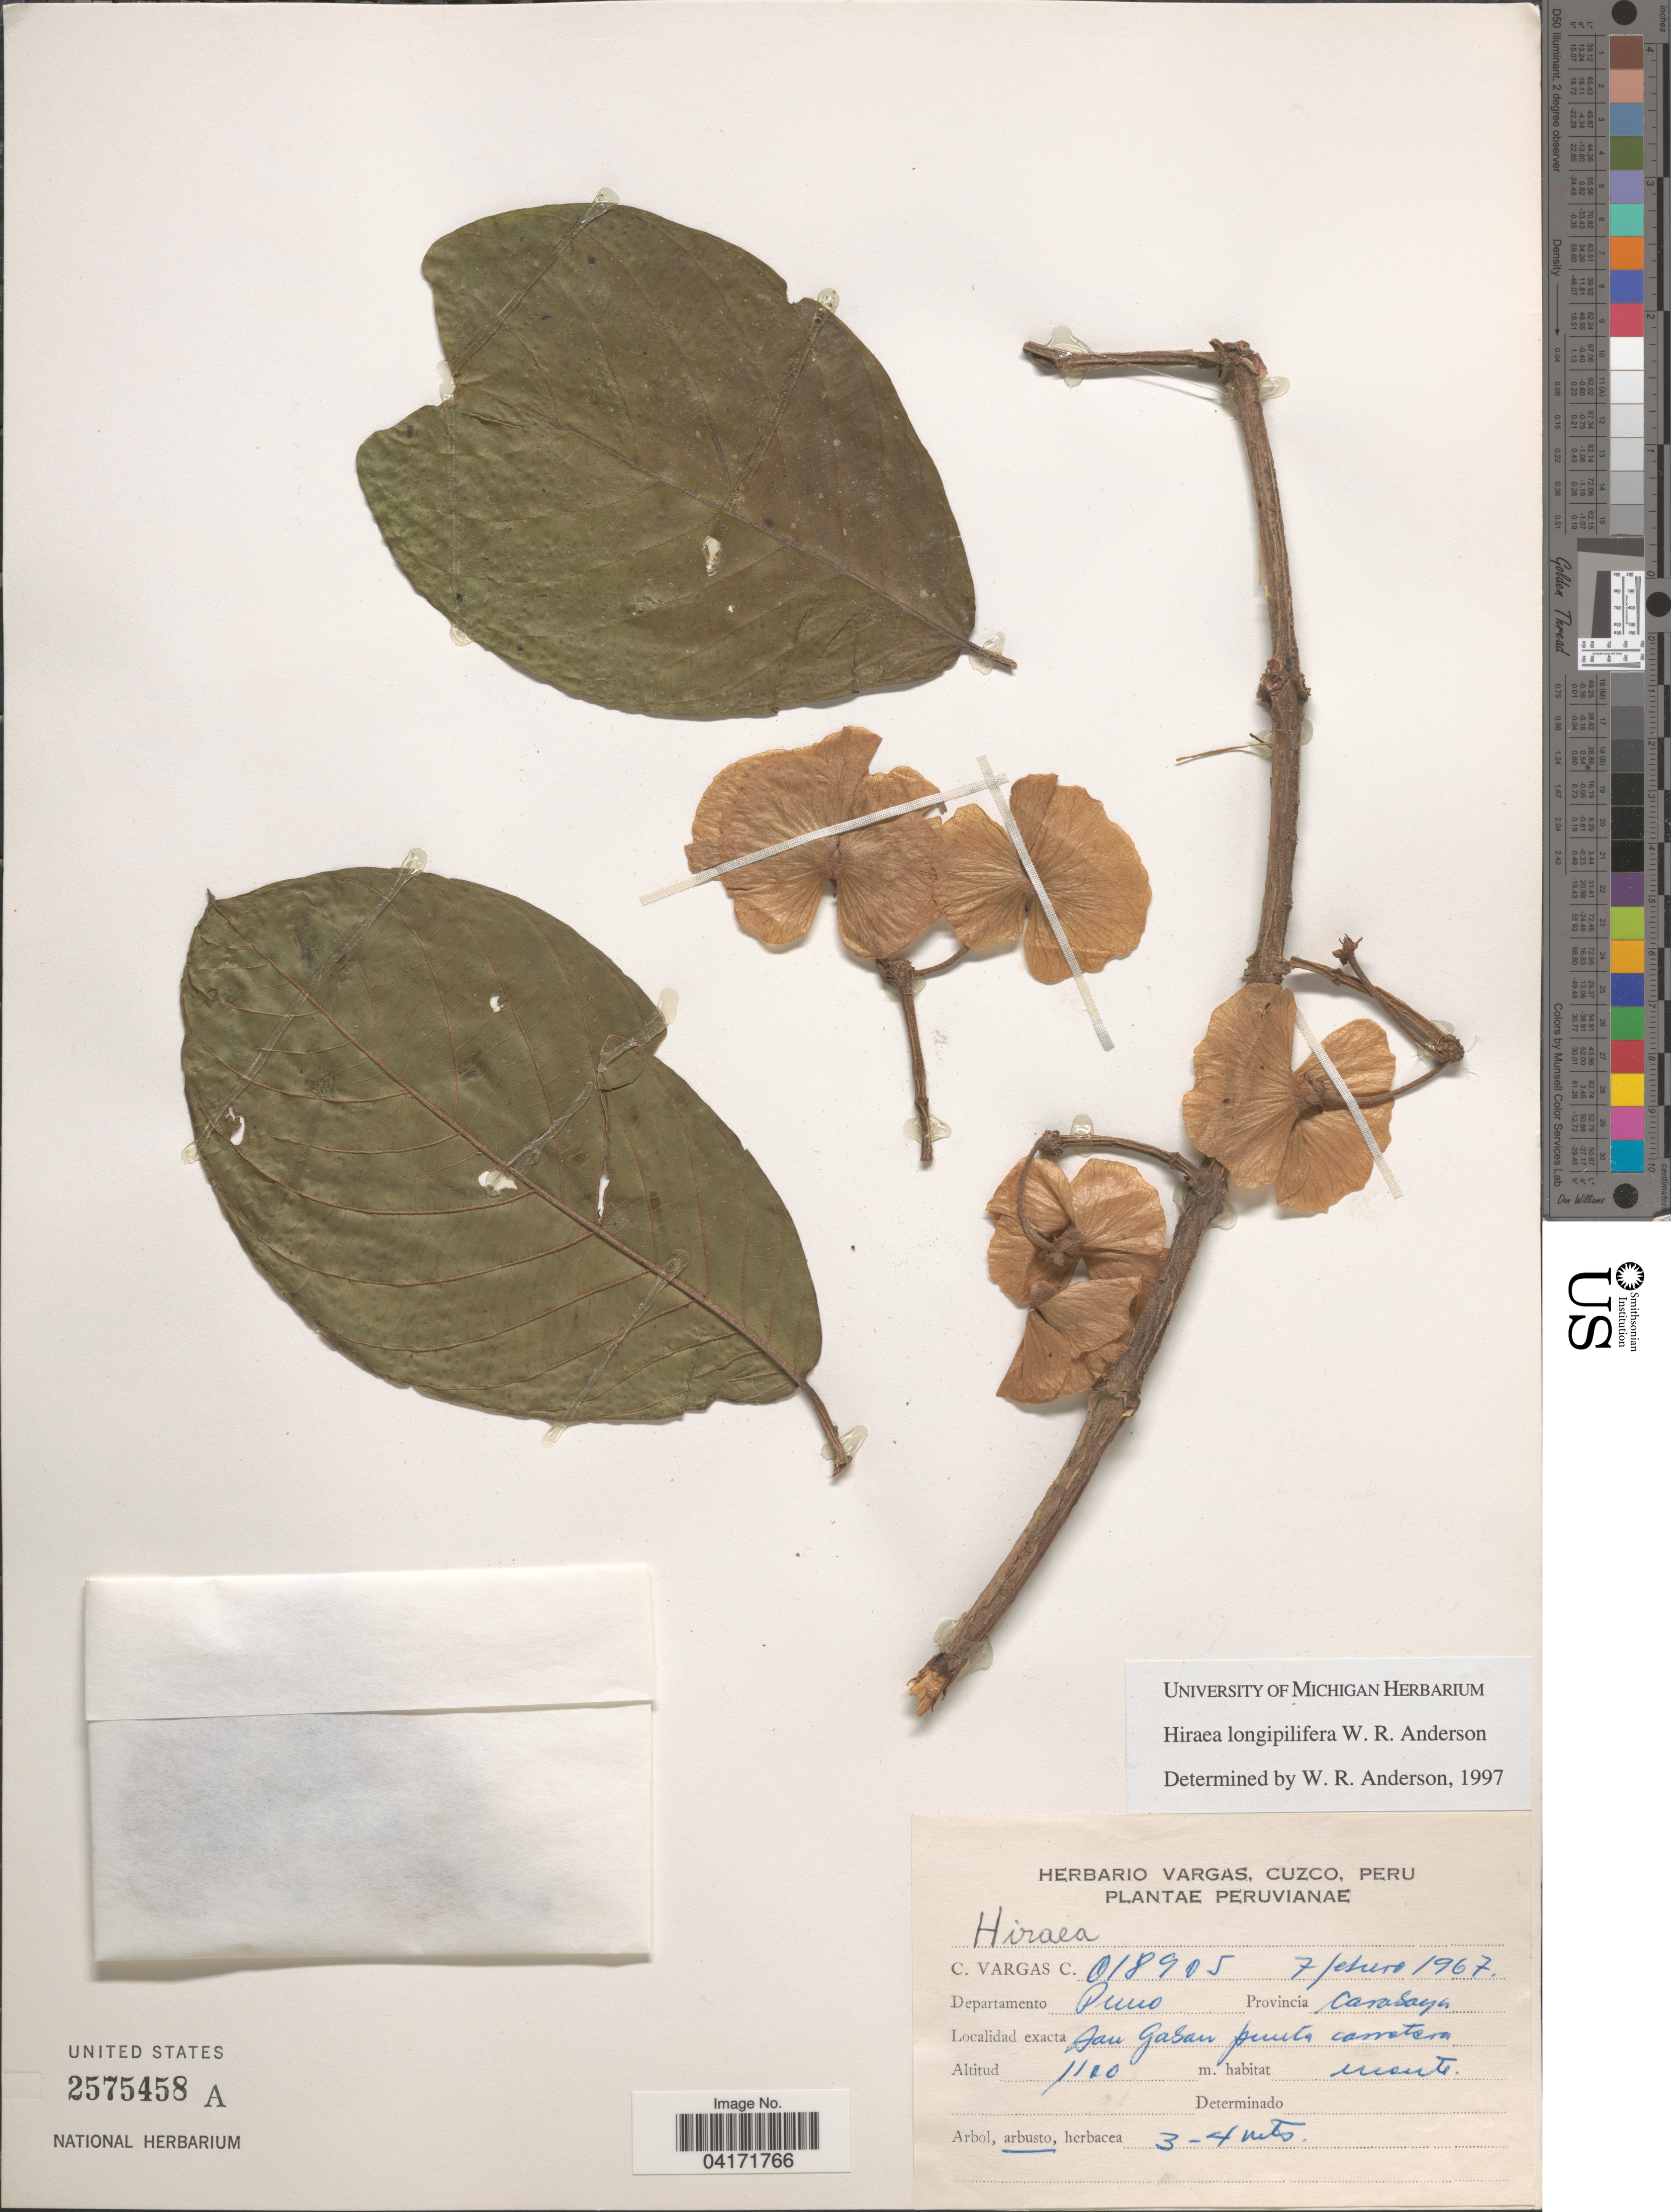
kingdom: Plantae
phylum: Tracheophyta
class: Magnoliopsida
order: Malpighiales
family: Malpighiaceae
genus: Hiraea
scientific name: Hiraea longipilifera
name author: W.R. Anderson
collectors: C. Vargas Calderón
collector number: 018905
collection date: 1967-02-07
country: Peru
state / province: Puno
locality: Departamento Puno. Provincia Carabaya. San Gaban punta carretera.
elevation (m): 1110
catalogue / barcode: US 2575458A